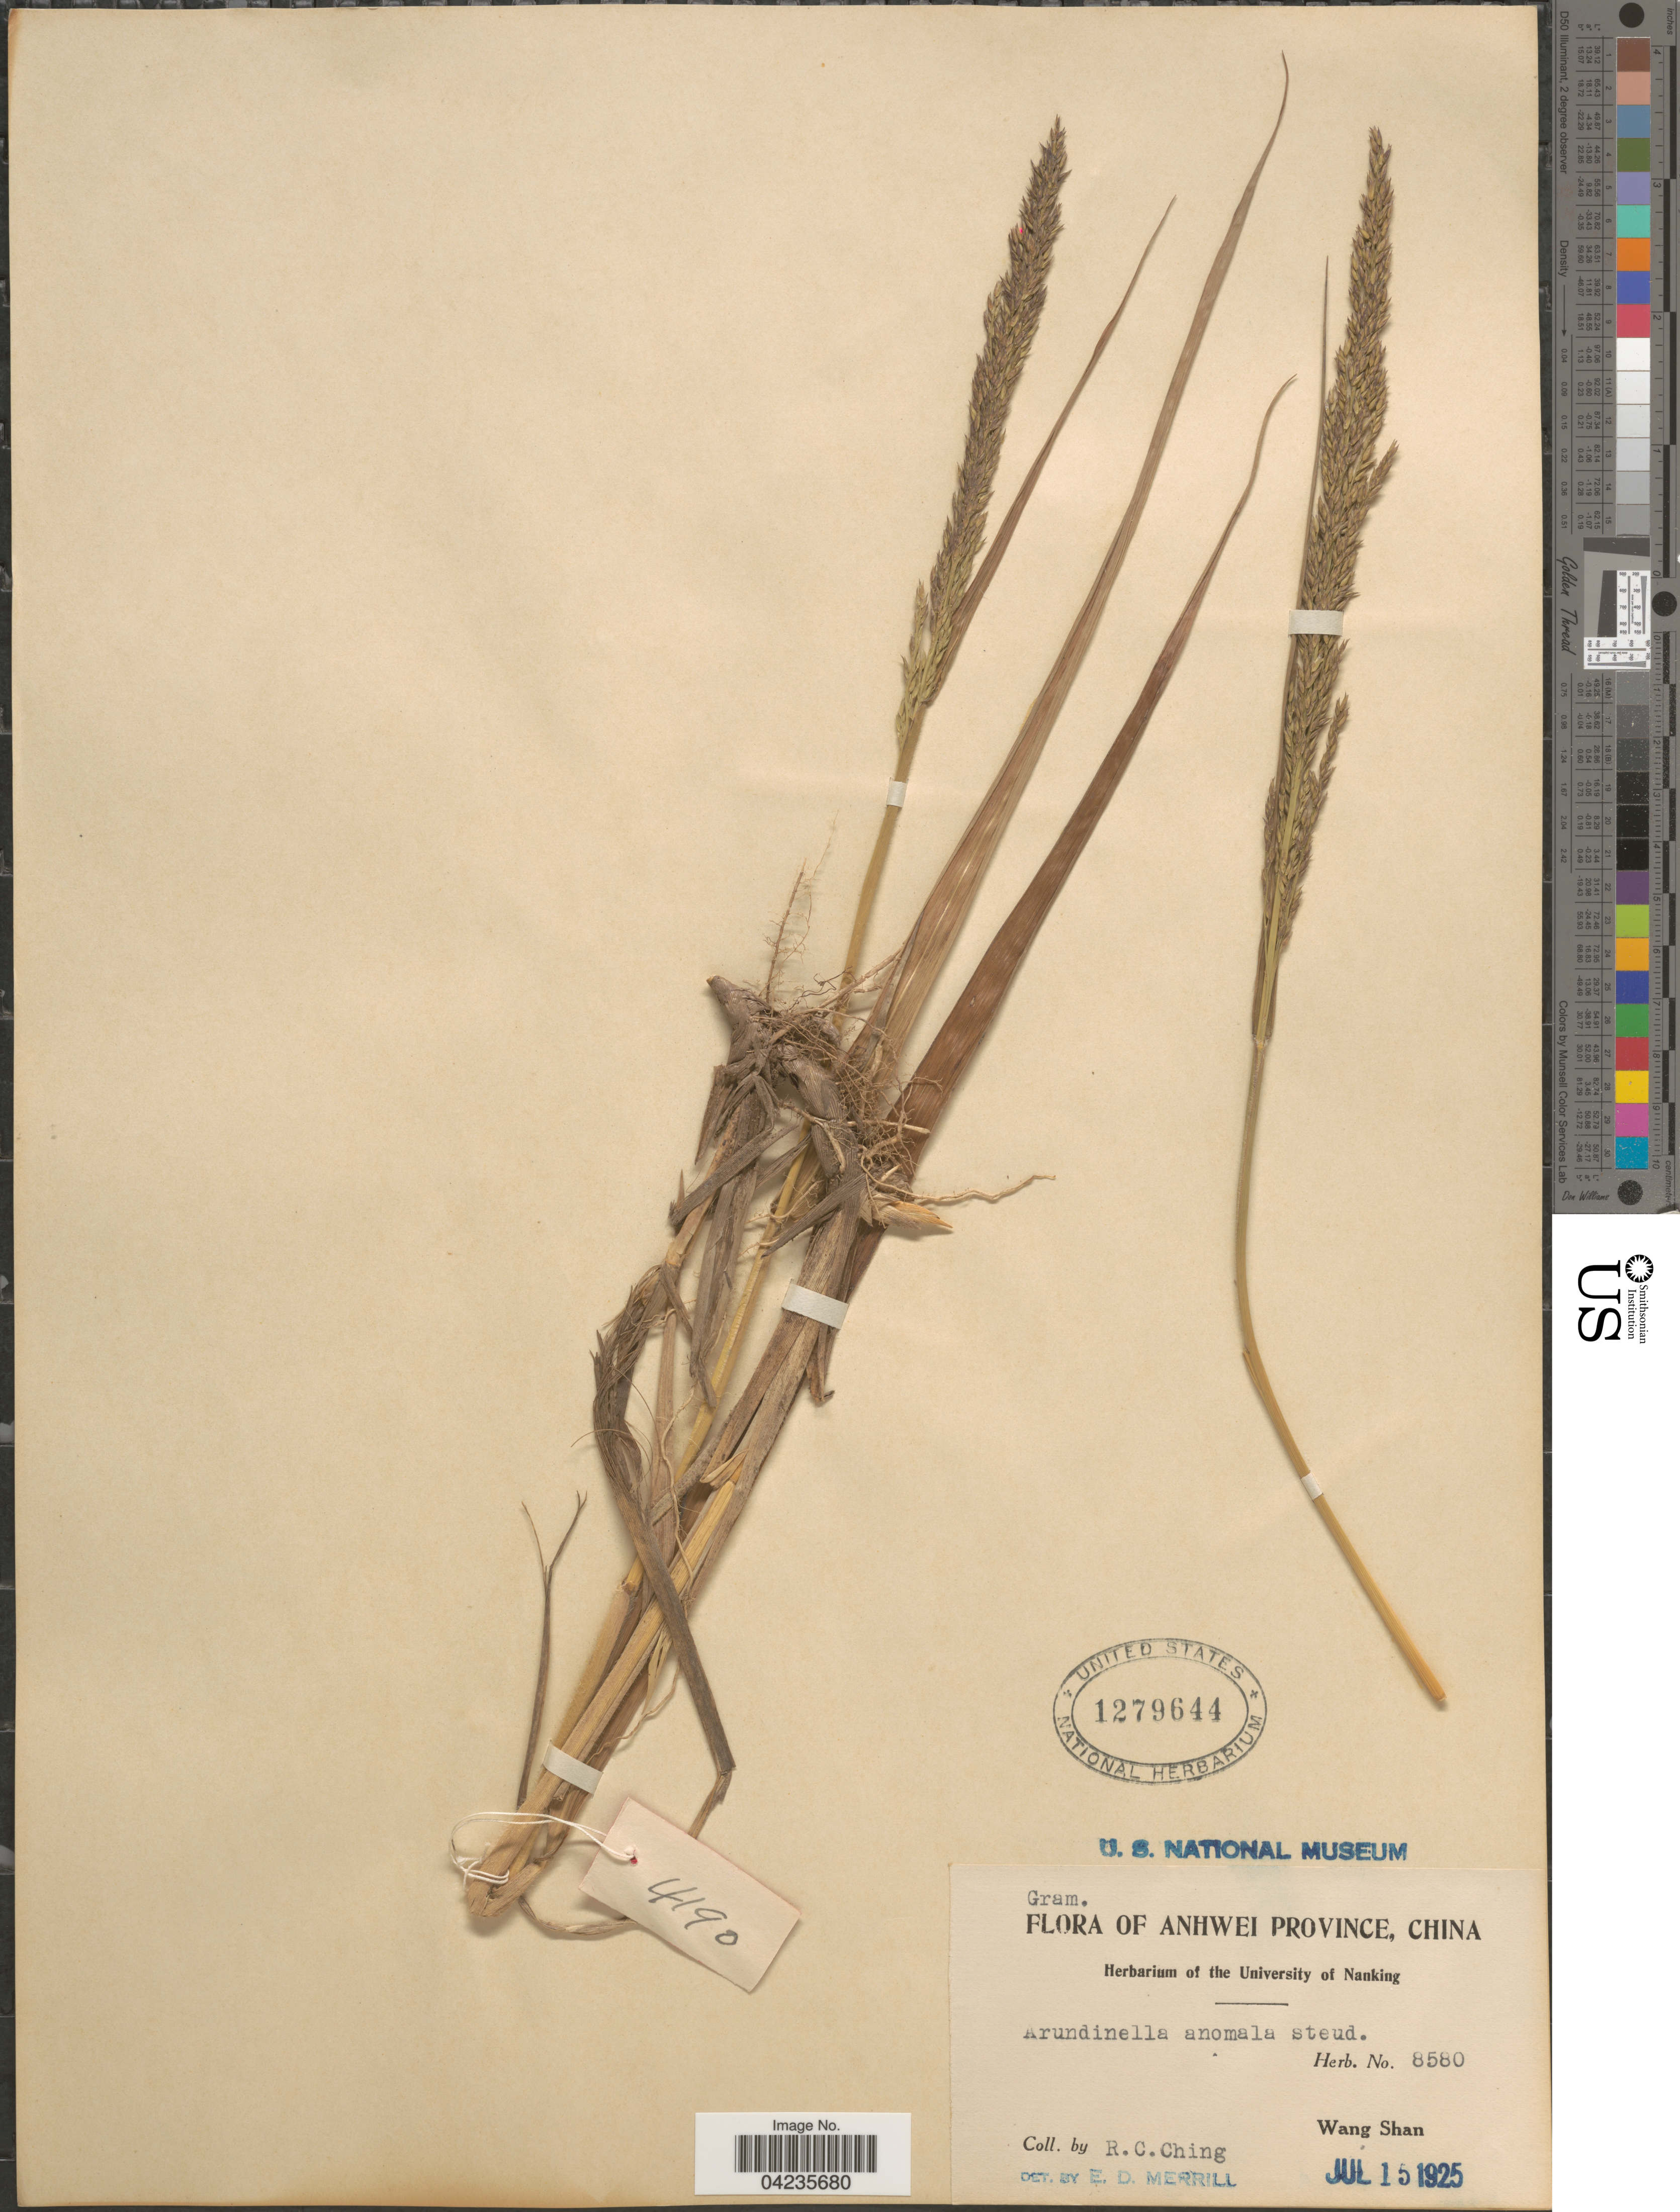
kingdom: Plantae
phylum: Tracheophyta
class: Liliopsida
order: Poales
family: Poaceae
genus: Arundinella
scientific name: Arundinella hirta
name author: (Thunb.) Tanaka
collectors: R. C. Ching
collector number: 8580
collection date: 1925-07-15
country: China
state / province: Anhui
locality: Anhwei Province. Wang Shan.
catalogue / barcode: US 1279644